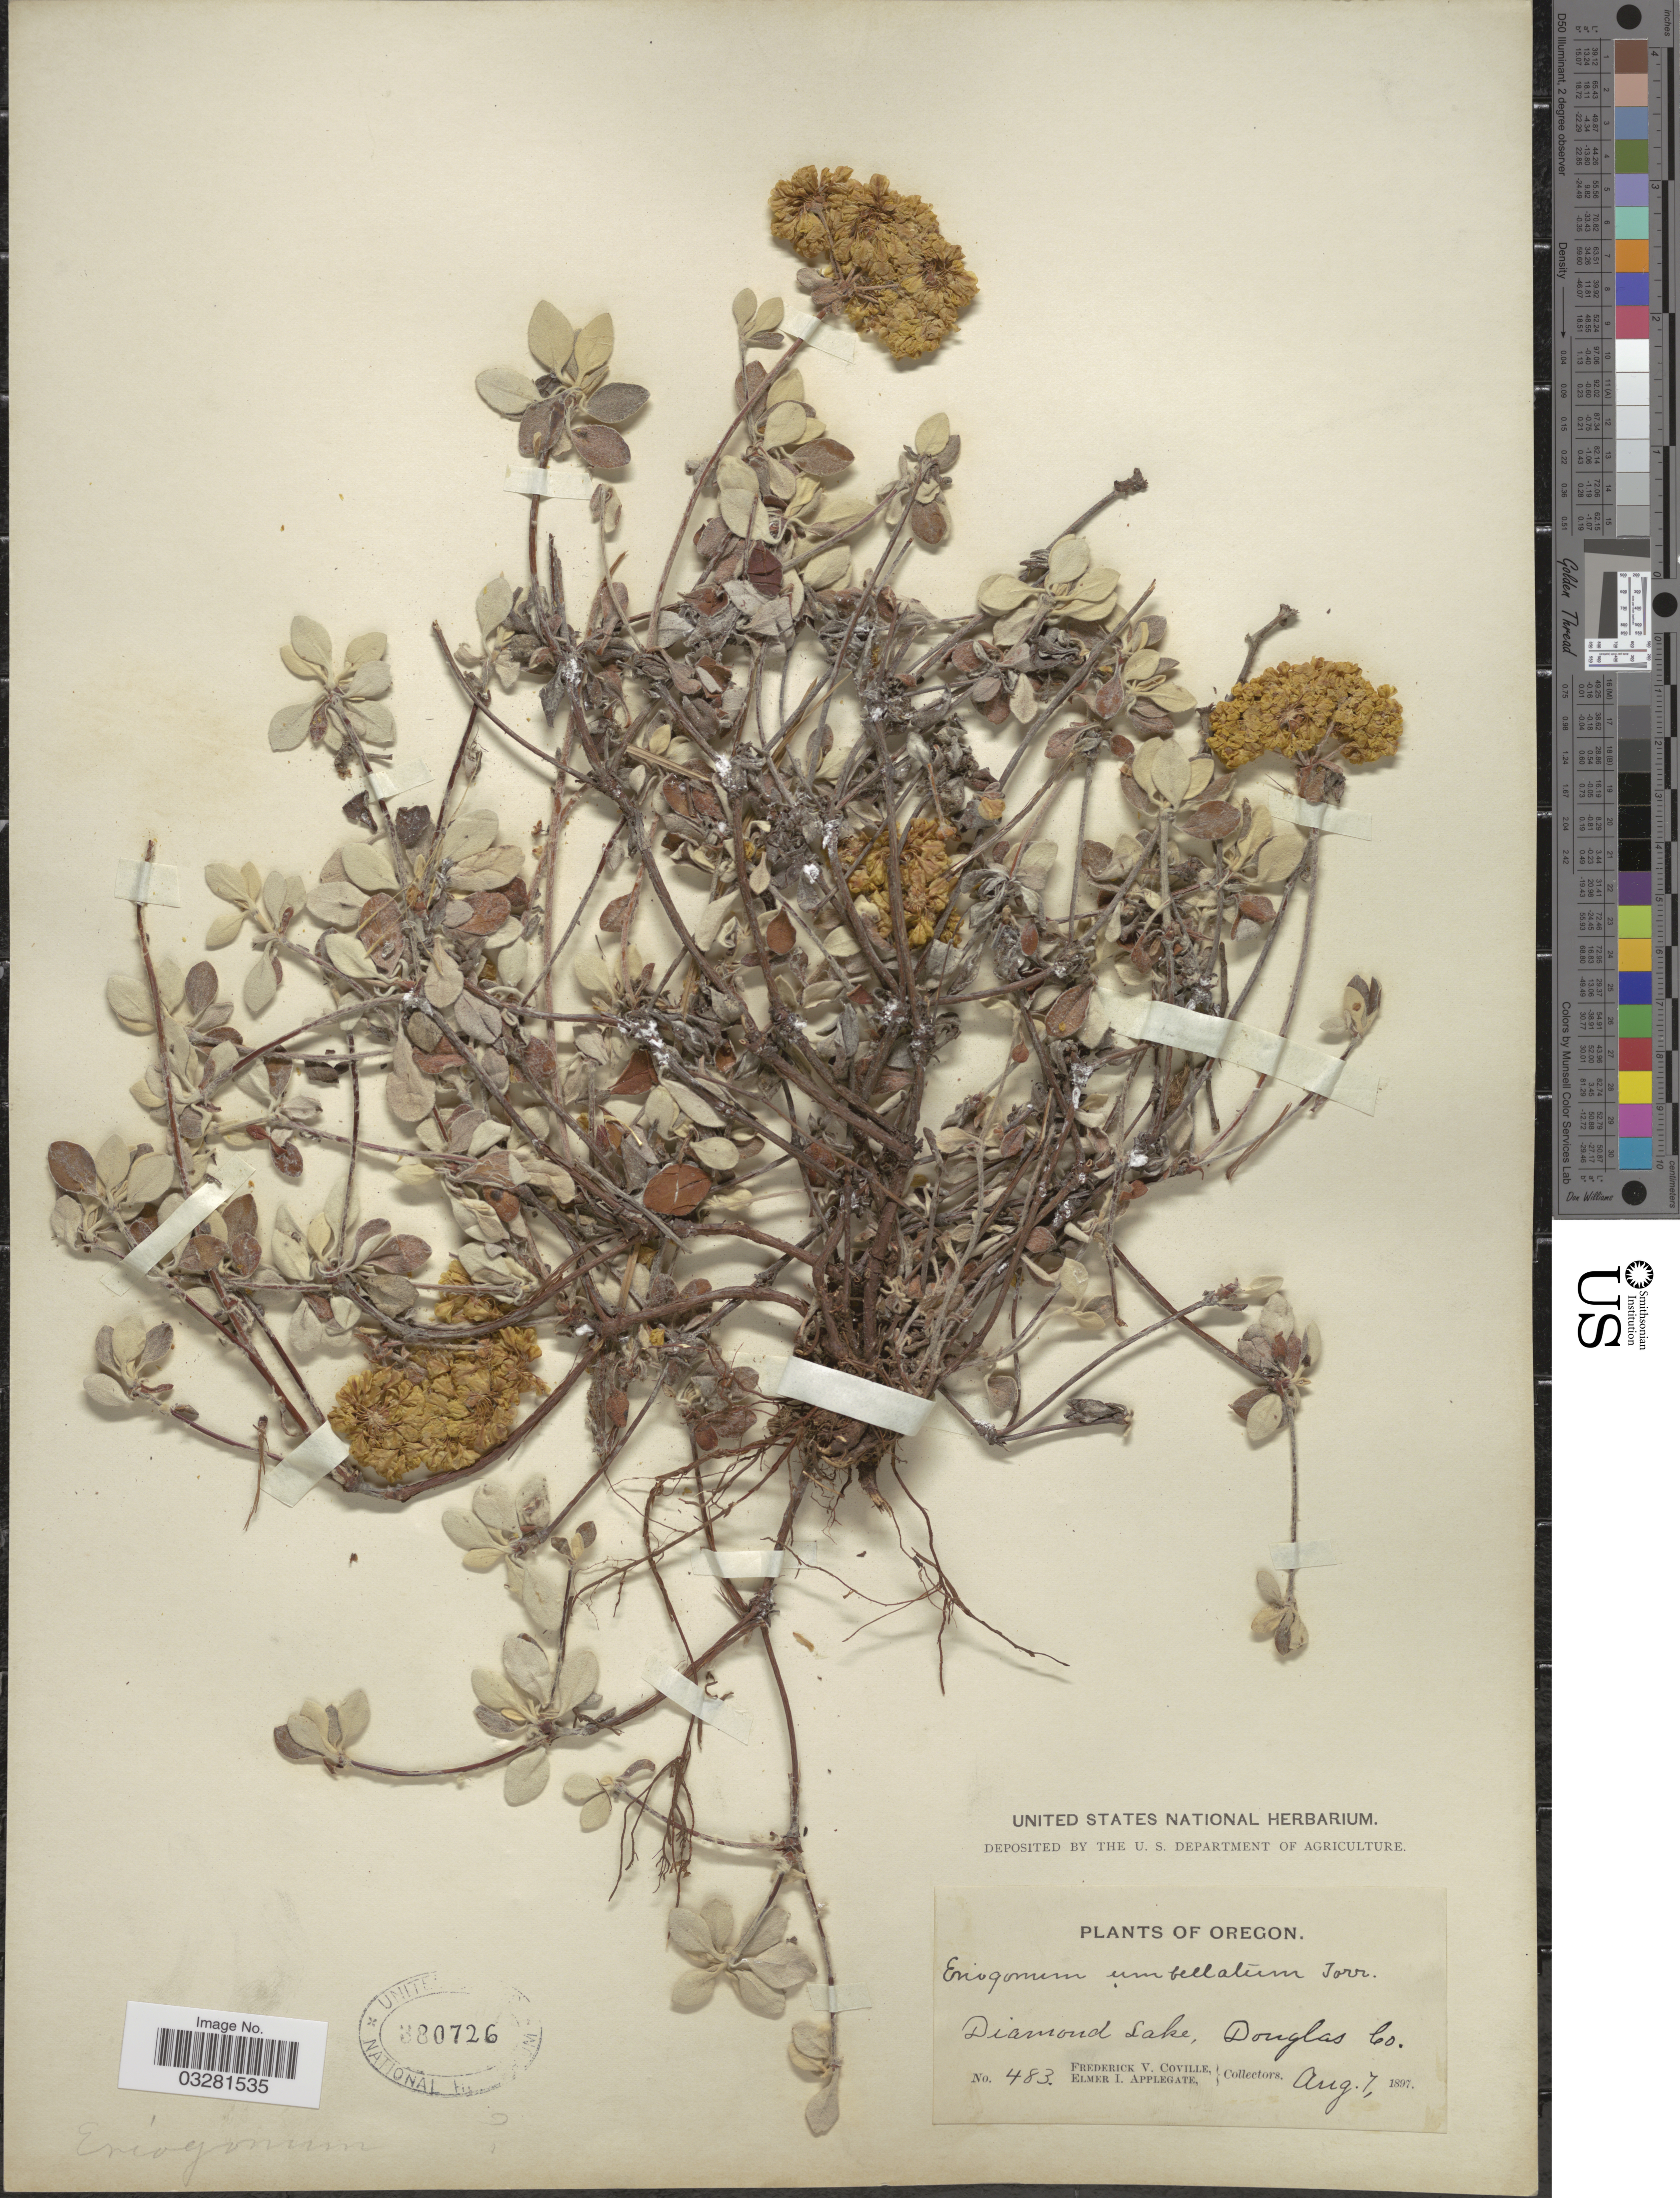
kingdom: Plantae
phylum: Tracheophyta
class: Magnoliopsida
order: Caryophyllales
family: Polygonaceae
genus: Eriogonum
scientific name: Eriogonum umbellatum var. haussknechtii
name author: (Dammer) M.E. Jones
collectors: F. V. Coville & E. I. Applegate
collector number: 483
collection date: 1897-08-07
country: United States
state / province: Oregon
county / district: Douglas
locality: Diamond Lake, Douglas Co.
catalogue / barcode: US 380726